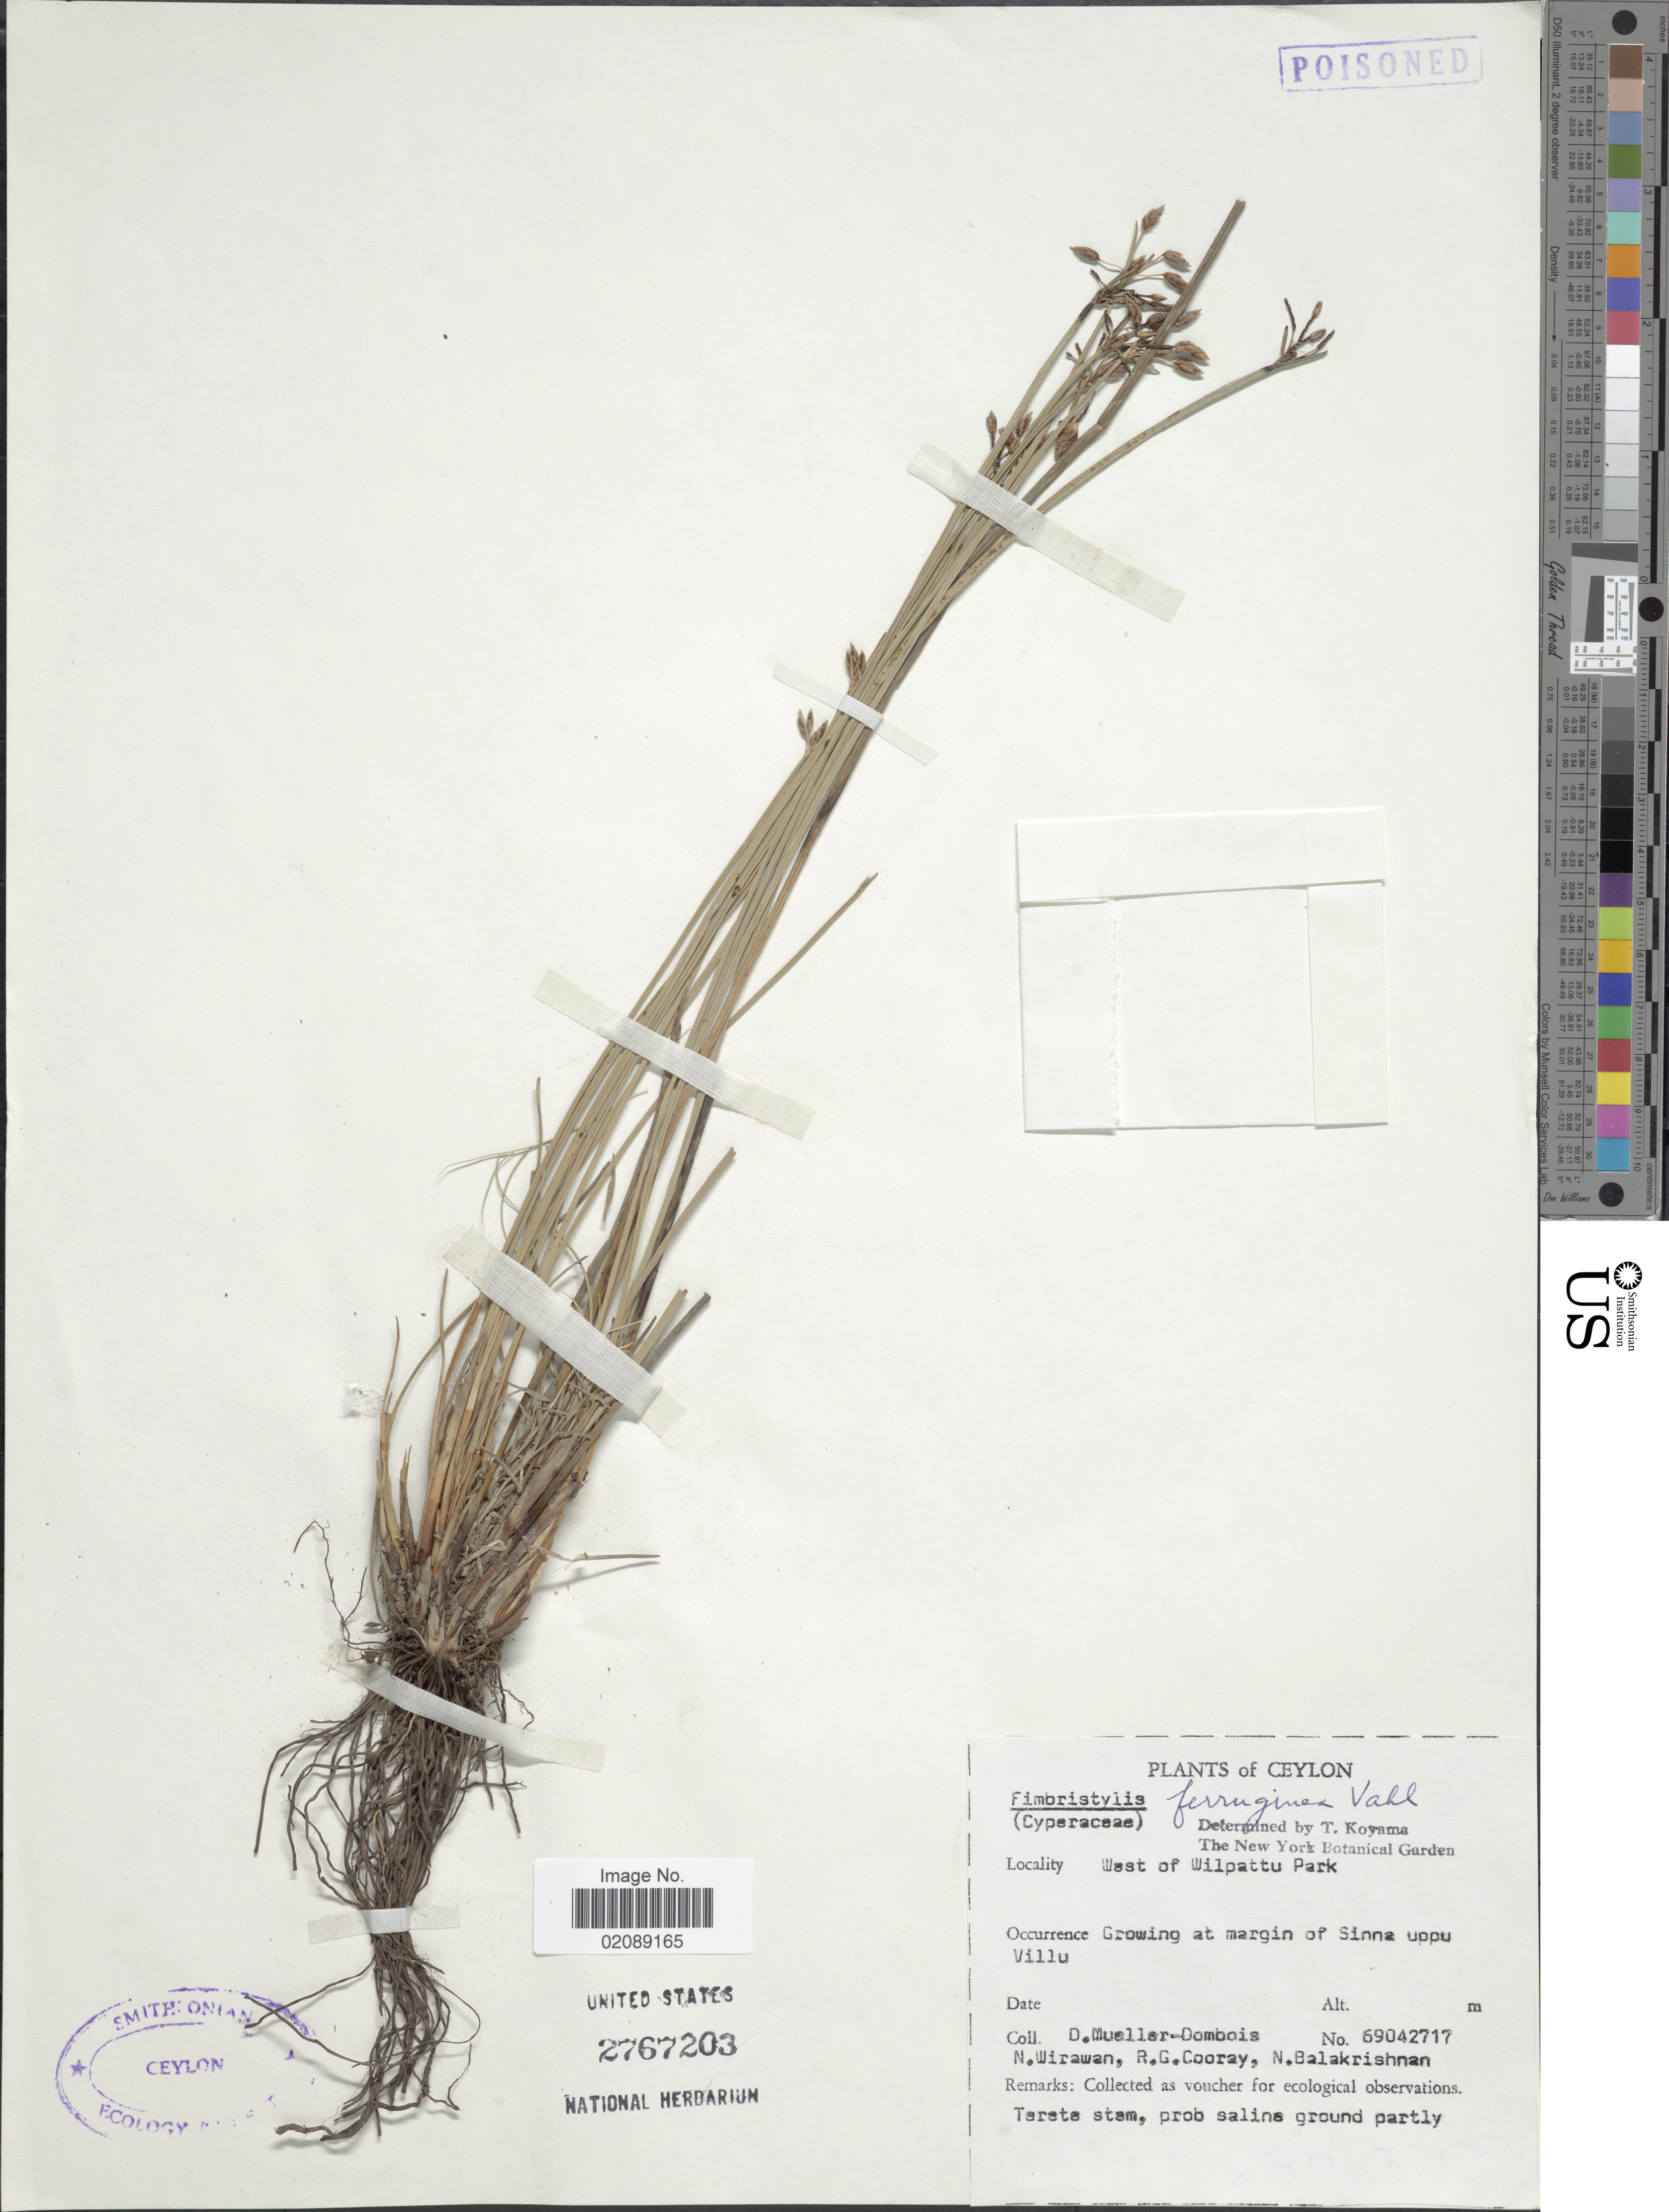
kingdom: Plantae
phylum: Tracheophyta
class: Liliopsida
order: Poales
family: Cyperaceae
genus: Fimbristylis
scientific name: Fimbristylis ferruginea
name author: (L.) Vahl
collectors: D. Mueller-Dombois, N. Wirawan, R. Cooray & N. Balakrishnan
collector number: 69042717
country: Sri Lanka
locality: Ceylon, West of Wilpattu Park, Growing at margin of Sinna uppu Villu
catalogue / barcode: US 2767203